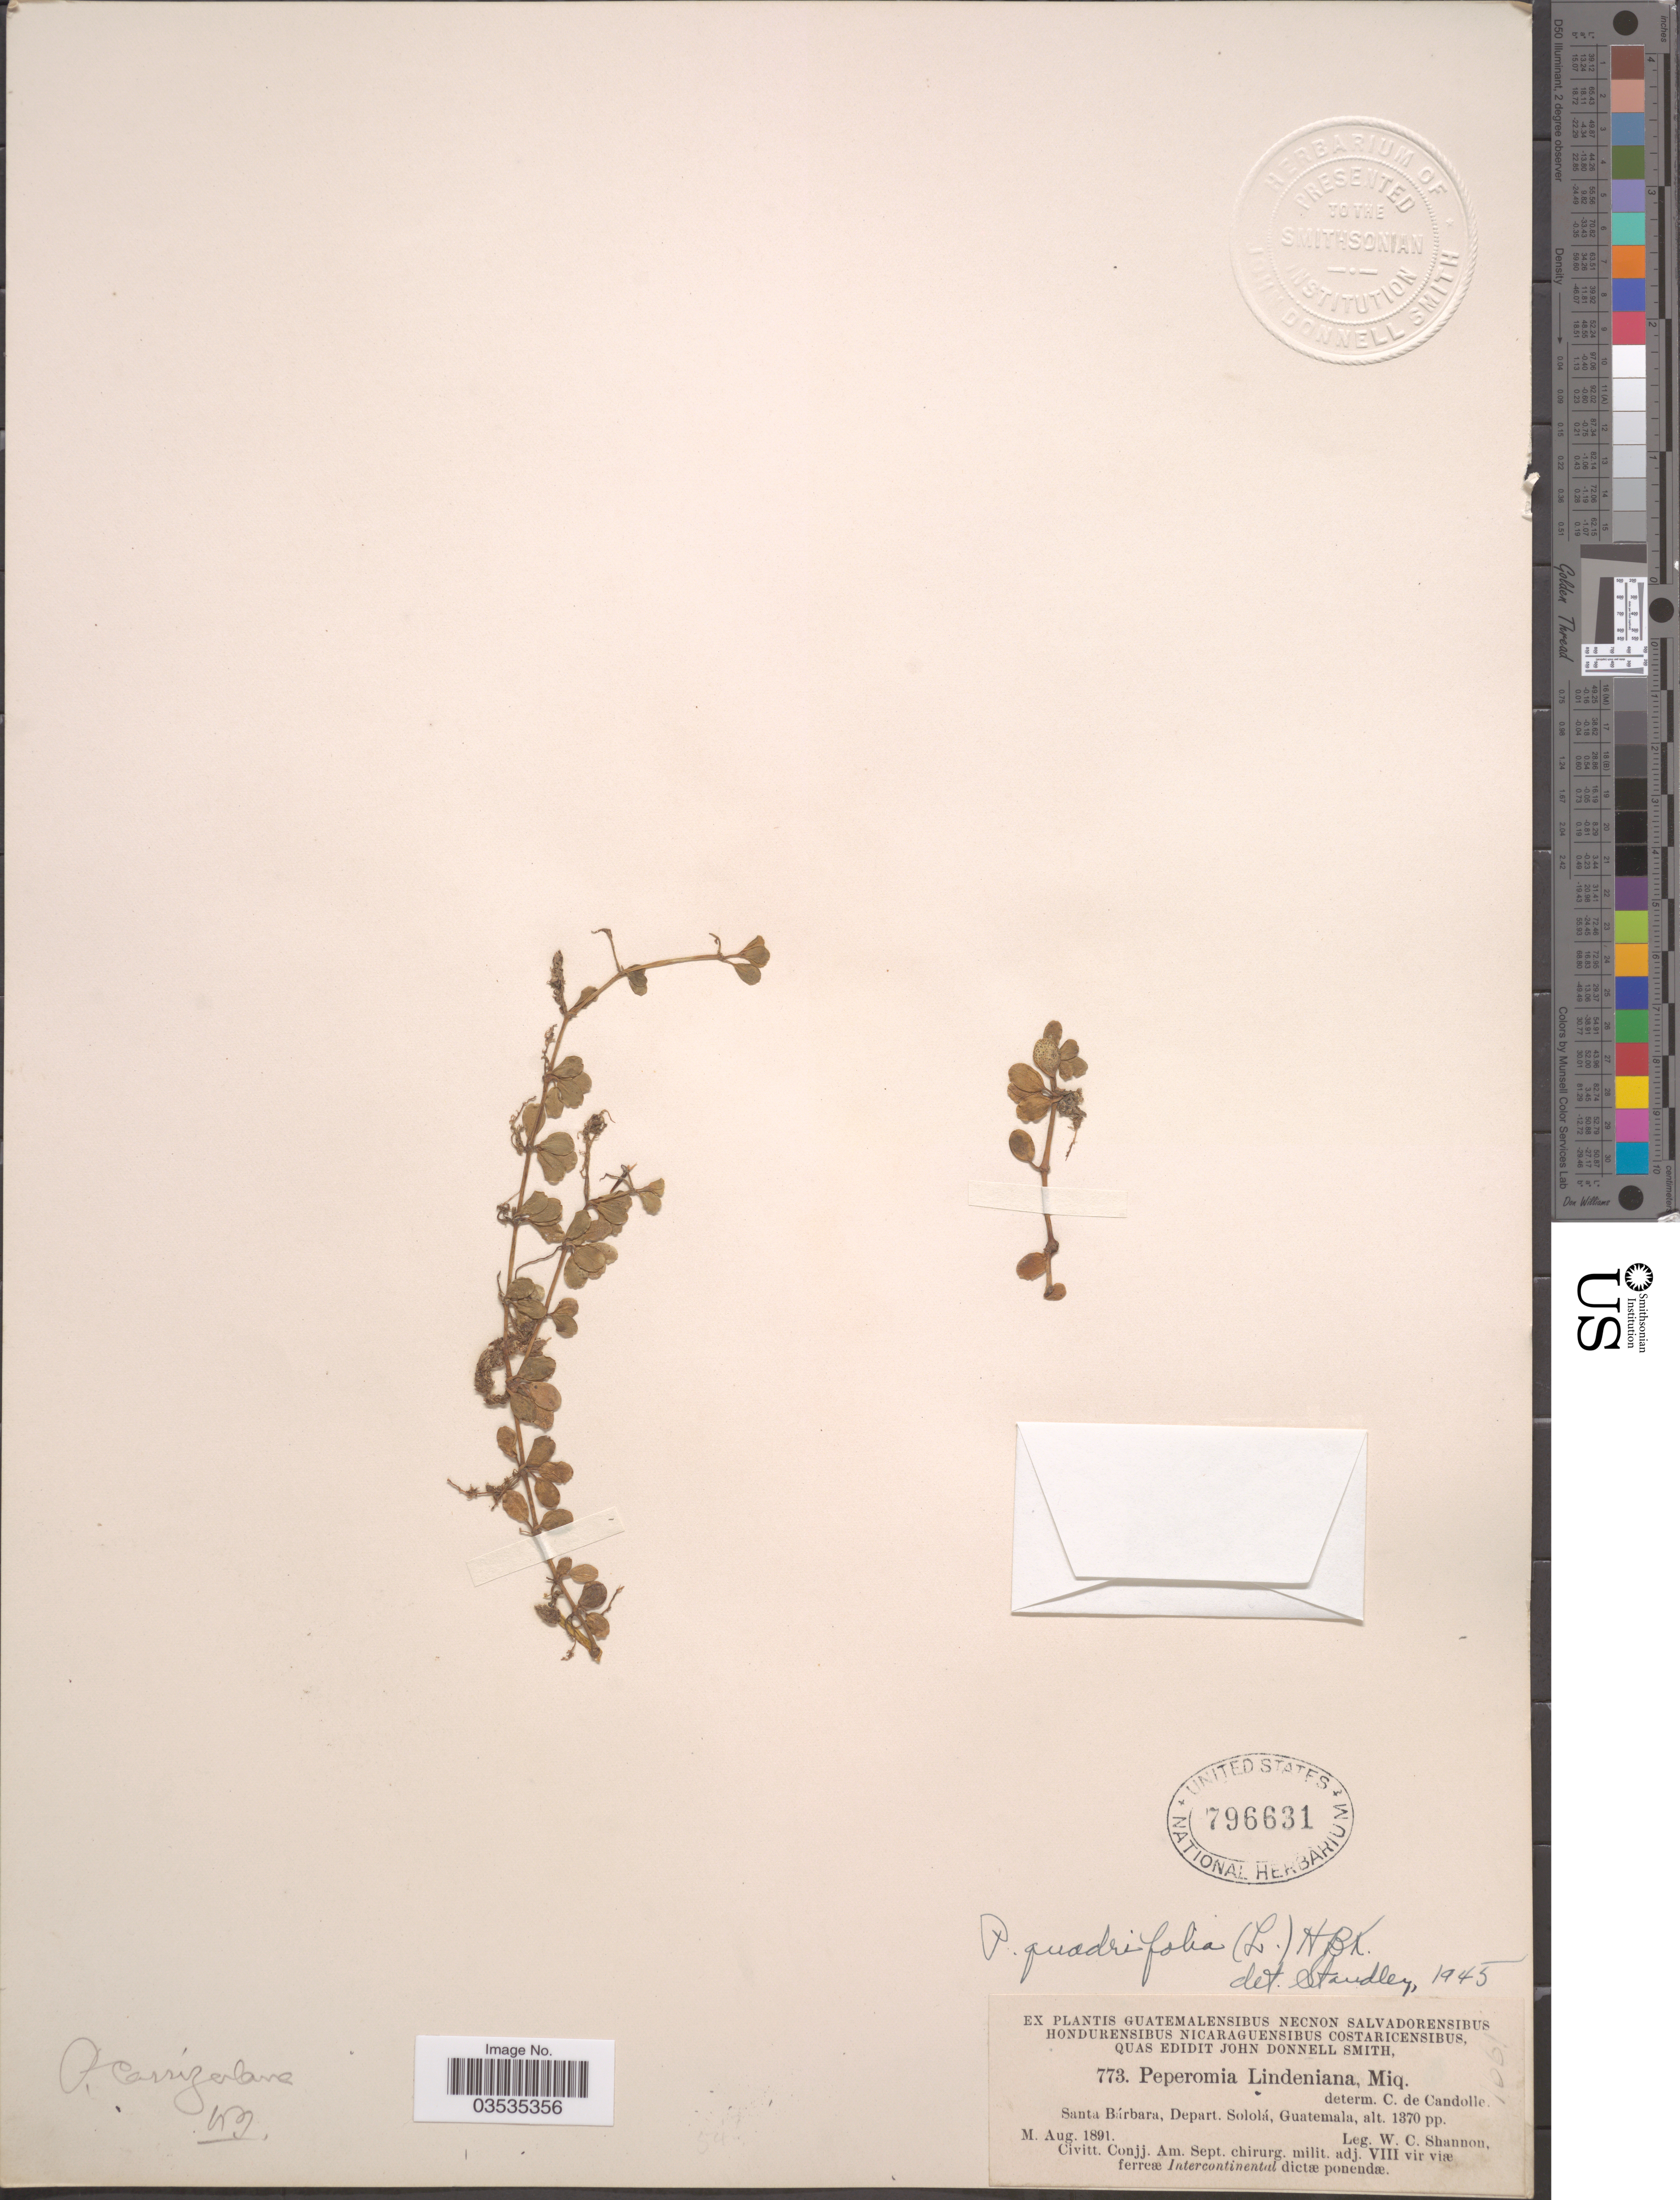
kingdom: Plantae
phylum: Tracheophyta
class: Magnoliopsida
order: Piperales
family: Piperaceae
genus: Peperomia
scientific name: Peperomia quadrifolia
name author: (L.) Kunth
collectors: W. C. Shannon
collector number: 773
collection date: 1891-08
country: Guatemala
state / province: Solola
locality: Santa Bárbara, Depart. Sololá.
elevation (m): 418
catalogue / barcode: US 796631